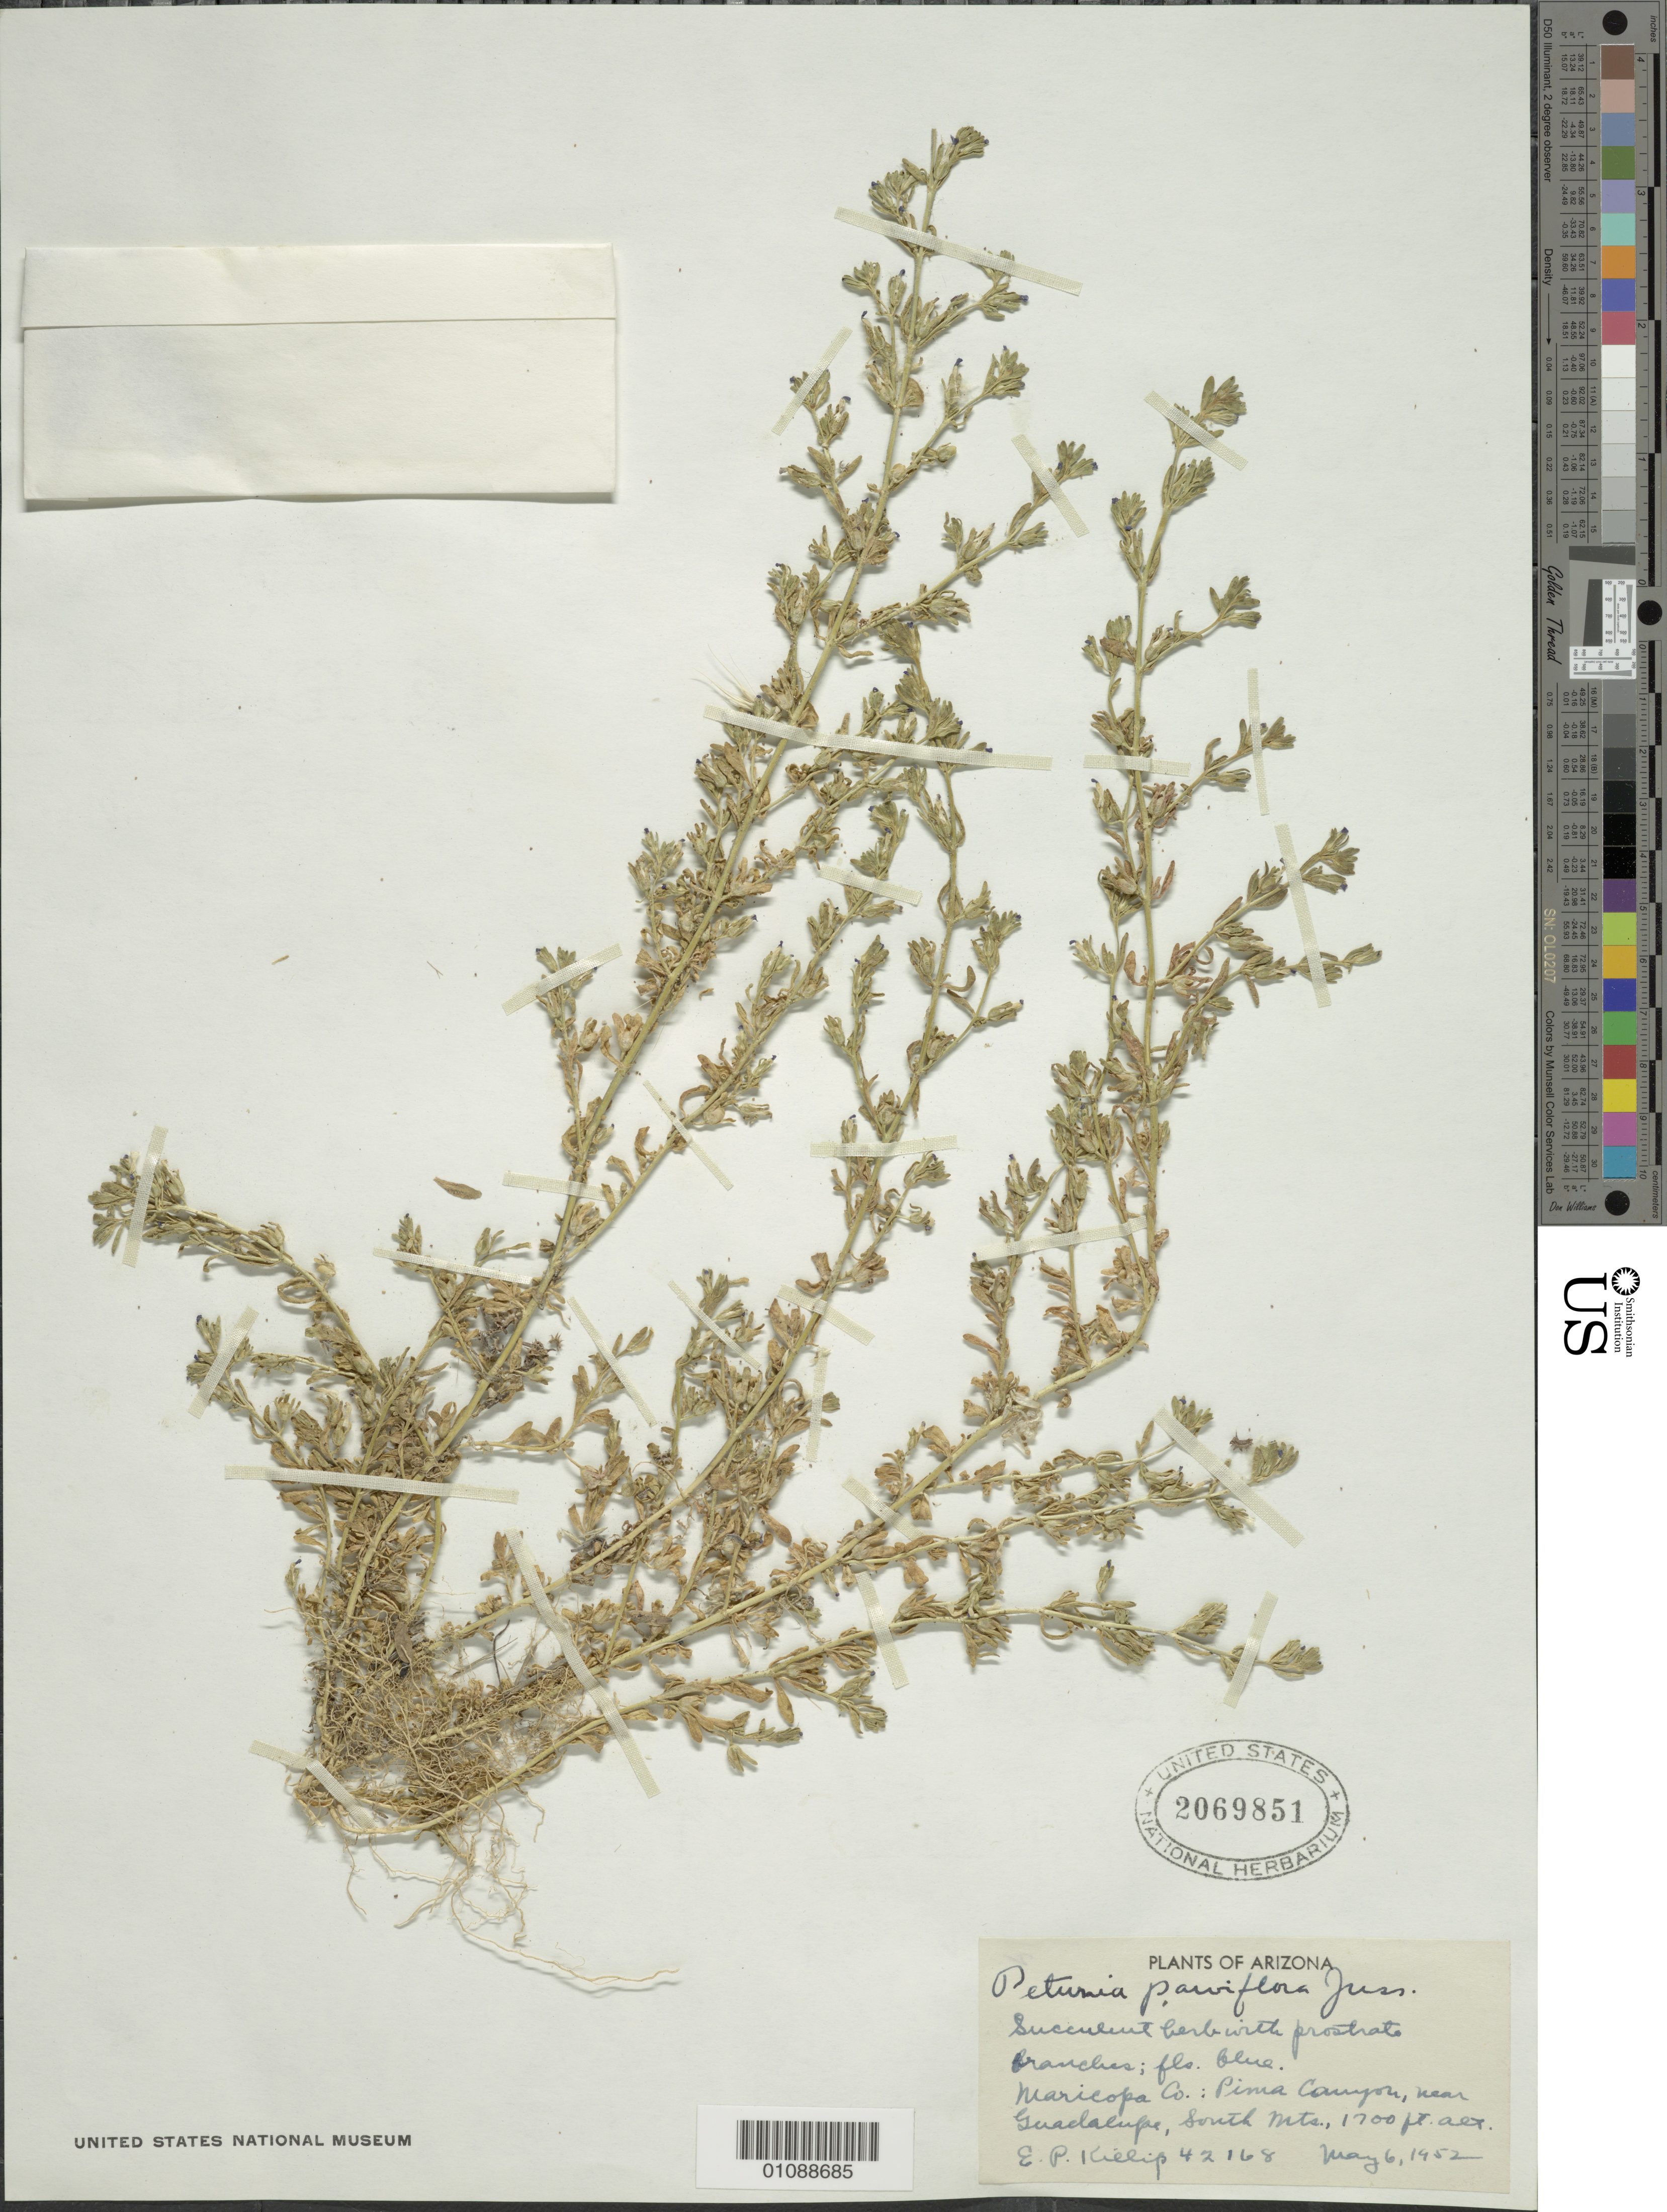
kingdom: Plantae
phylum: Tracheophyta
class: Magnoliopsida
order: Solanales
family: Solanaceae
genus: Petunia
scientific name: Petunia parviflora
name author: Juss.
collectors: E. P. Killip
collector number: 42168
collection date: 1952-05-06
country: United States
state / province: Arizona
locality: Maricopa Co., Pima Canyon, near Guadalupe, south mts.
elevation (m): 518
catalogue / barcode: US 2069851